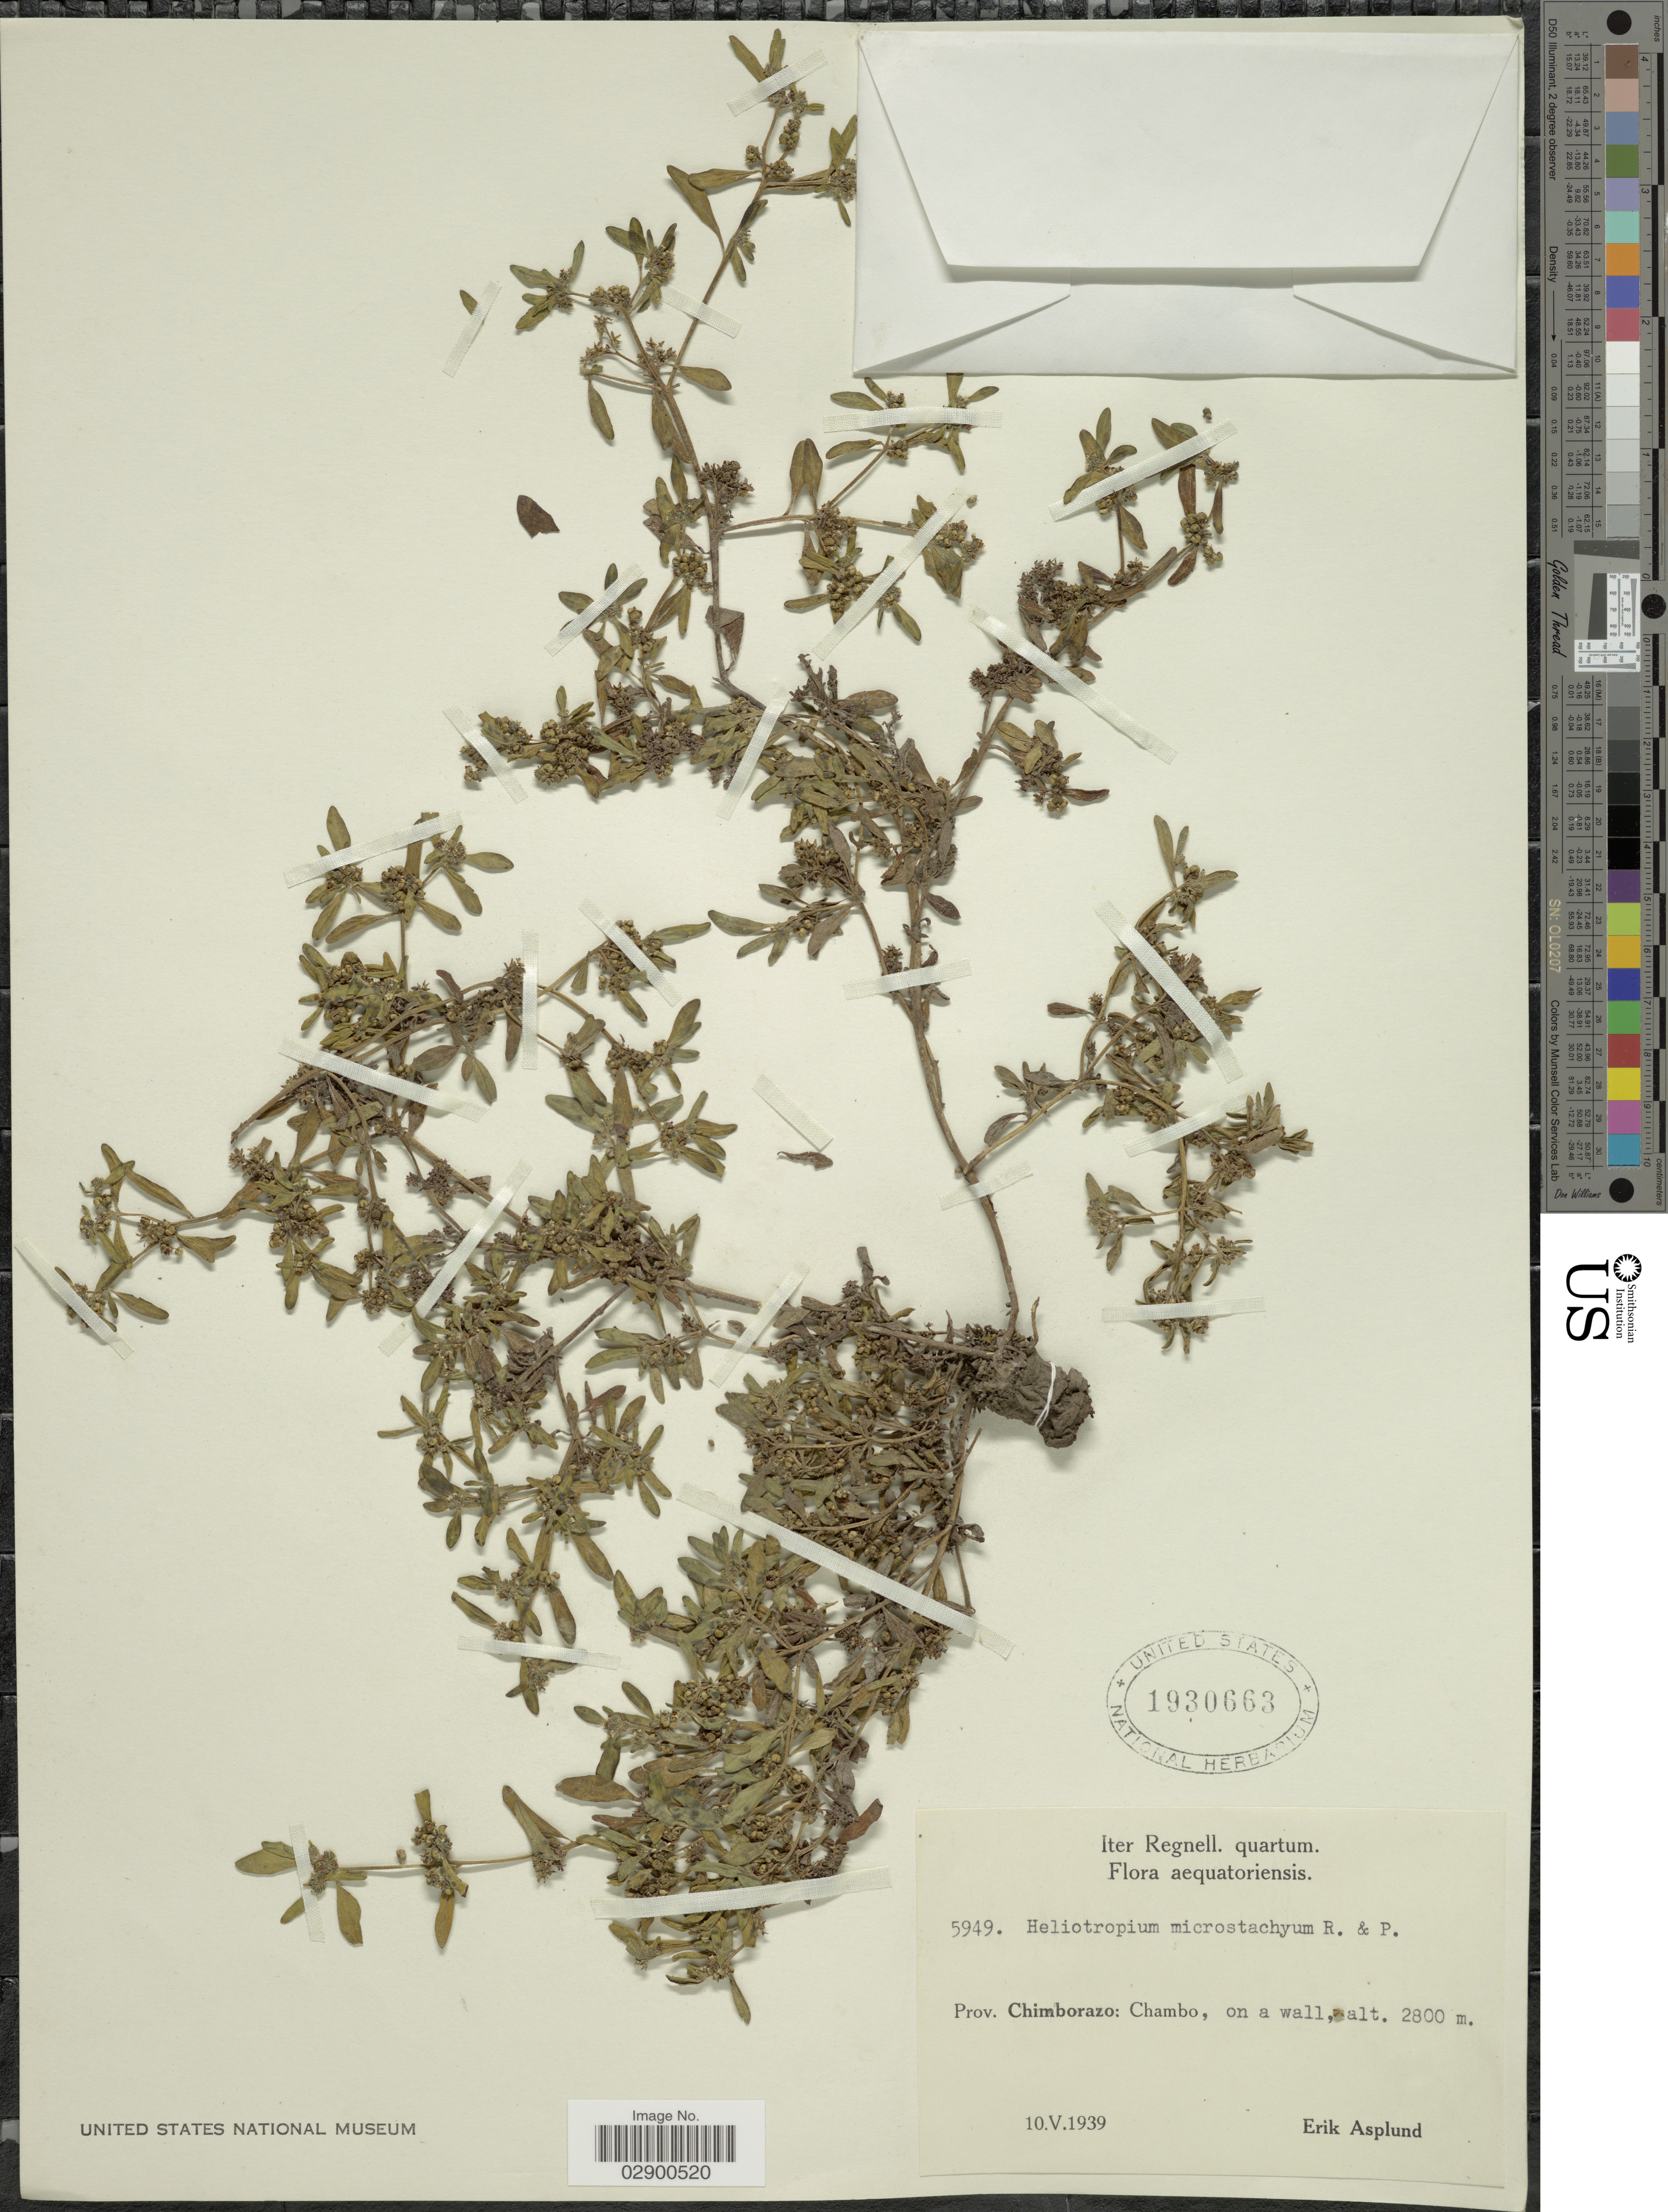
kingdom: Plantae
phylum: Tracheophyta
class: Magnoliopsida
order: Boraginales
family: Heliotropiaceae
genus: Heliotropium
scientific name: Heliotropium microstachyum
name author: Ruiz & Pav.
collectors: E. Asplund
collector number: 5949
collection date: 1939-05-10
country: Ecuador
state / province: Chimborazo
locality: Chambo, on a wall.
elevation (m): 2800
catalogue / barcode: US 1930663